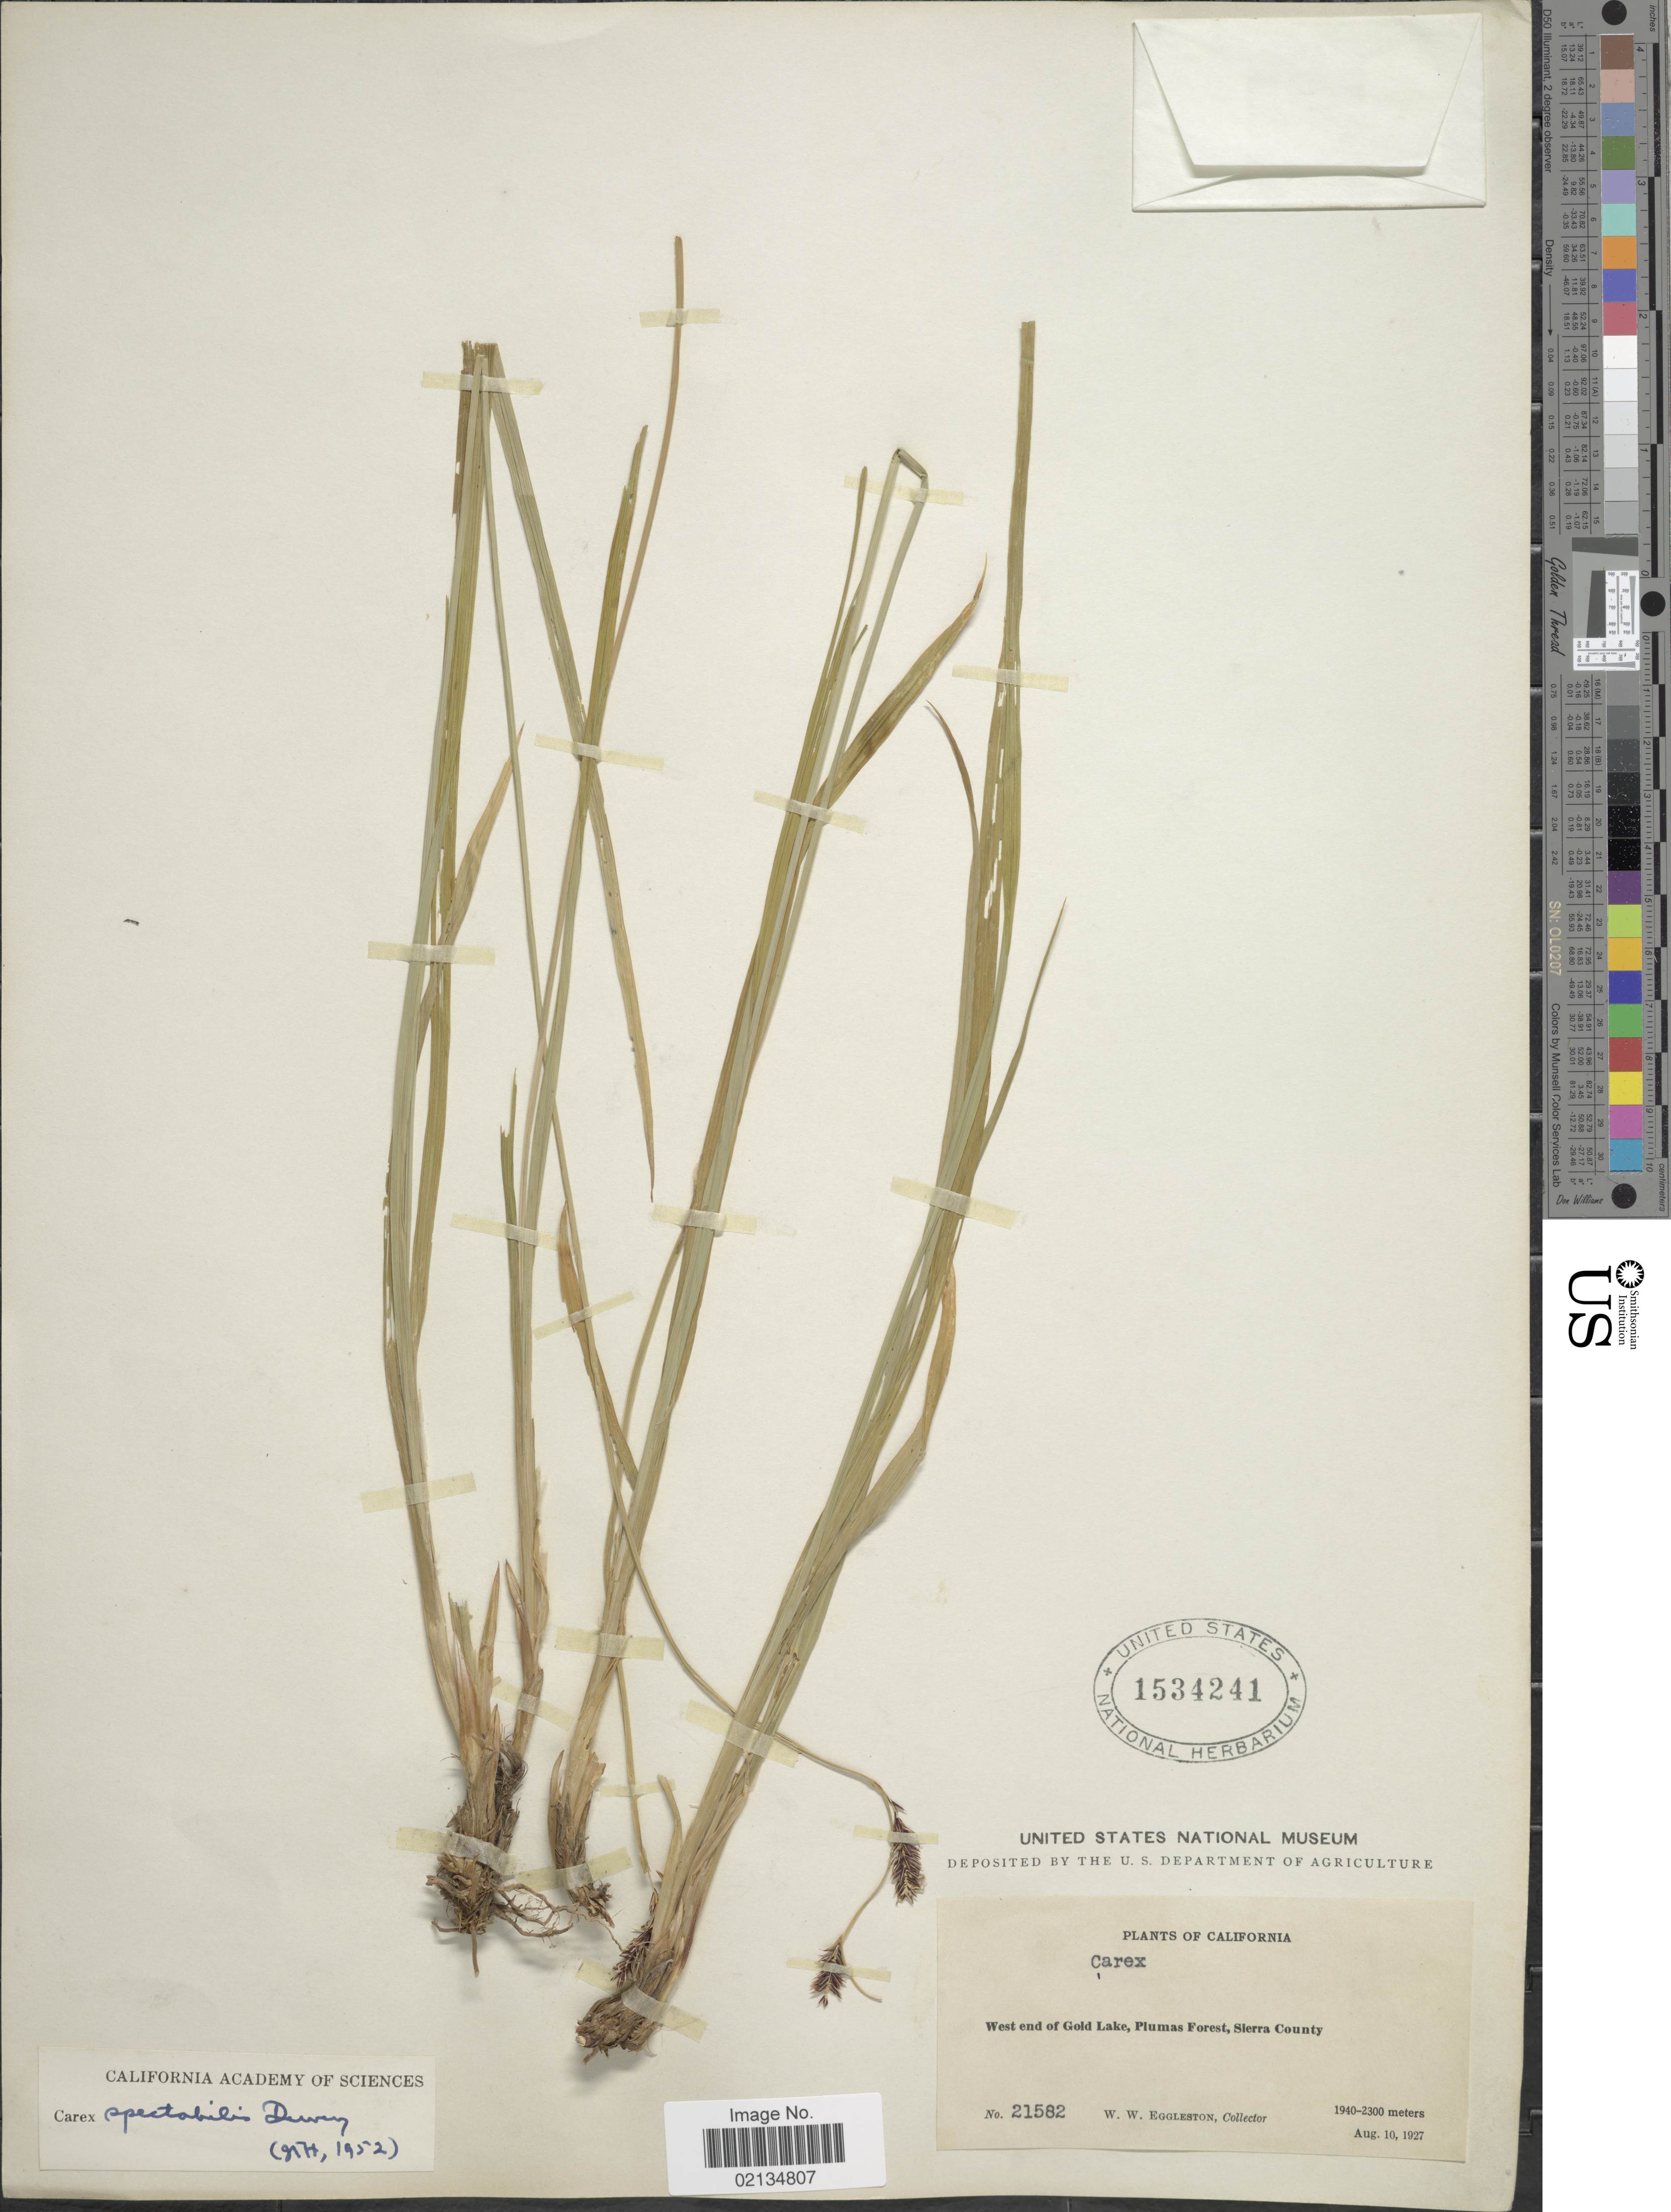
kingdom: Plantae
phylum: Tracheophyta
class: Liliopsida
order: Poales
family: Cyperaceae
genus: Carex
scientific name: Carex spectabilis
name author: Dewey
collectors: W. W. Eggleston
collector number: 21582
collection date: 1927-08-10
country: United States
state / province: California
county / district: Sierra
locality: West end of Gold Lake. Sierra County, Plumas Forest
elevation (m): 1940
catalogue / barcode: US 1534241